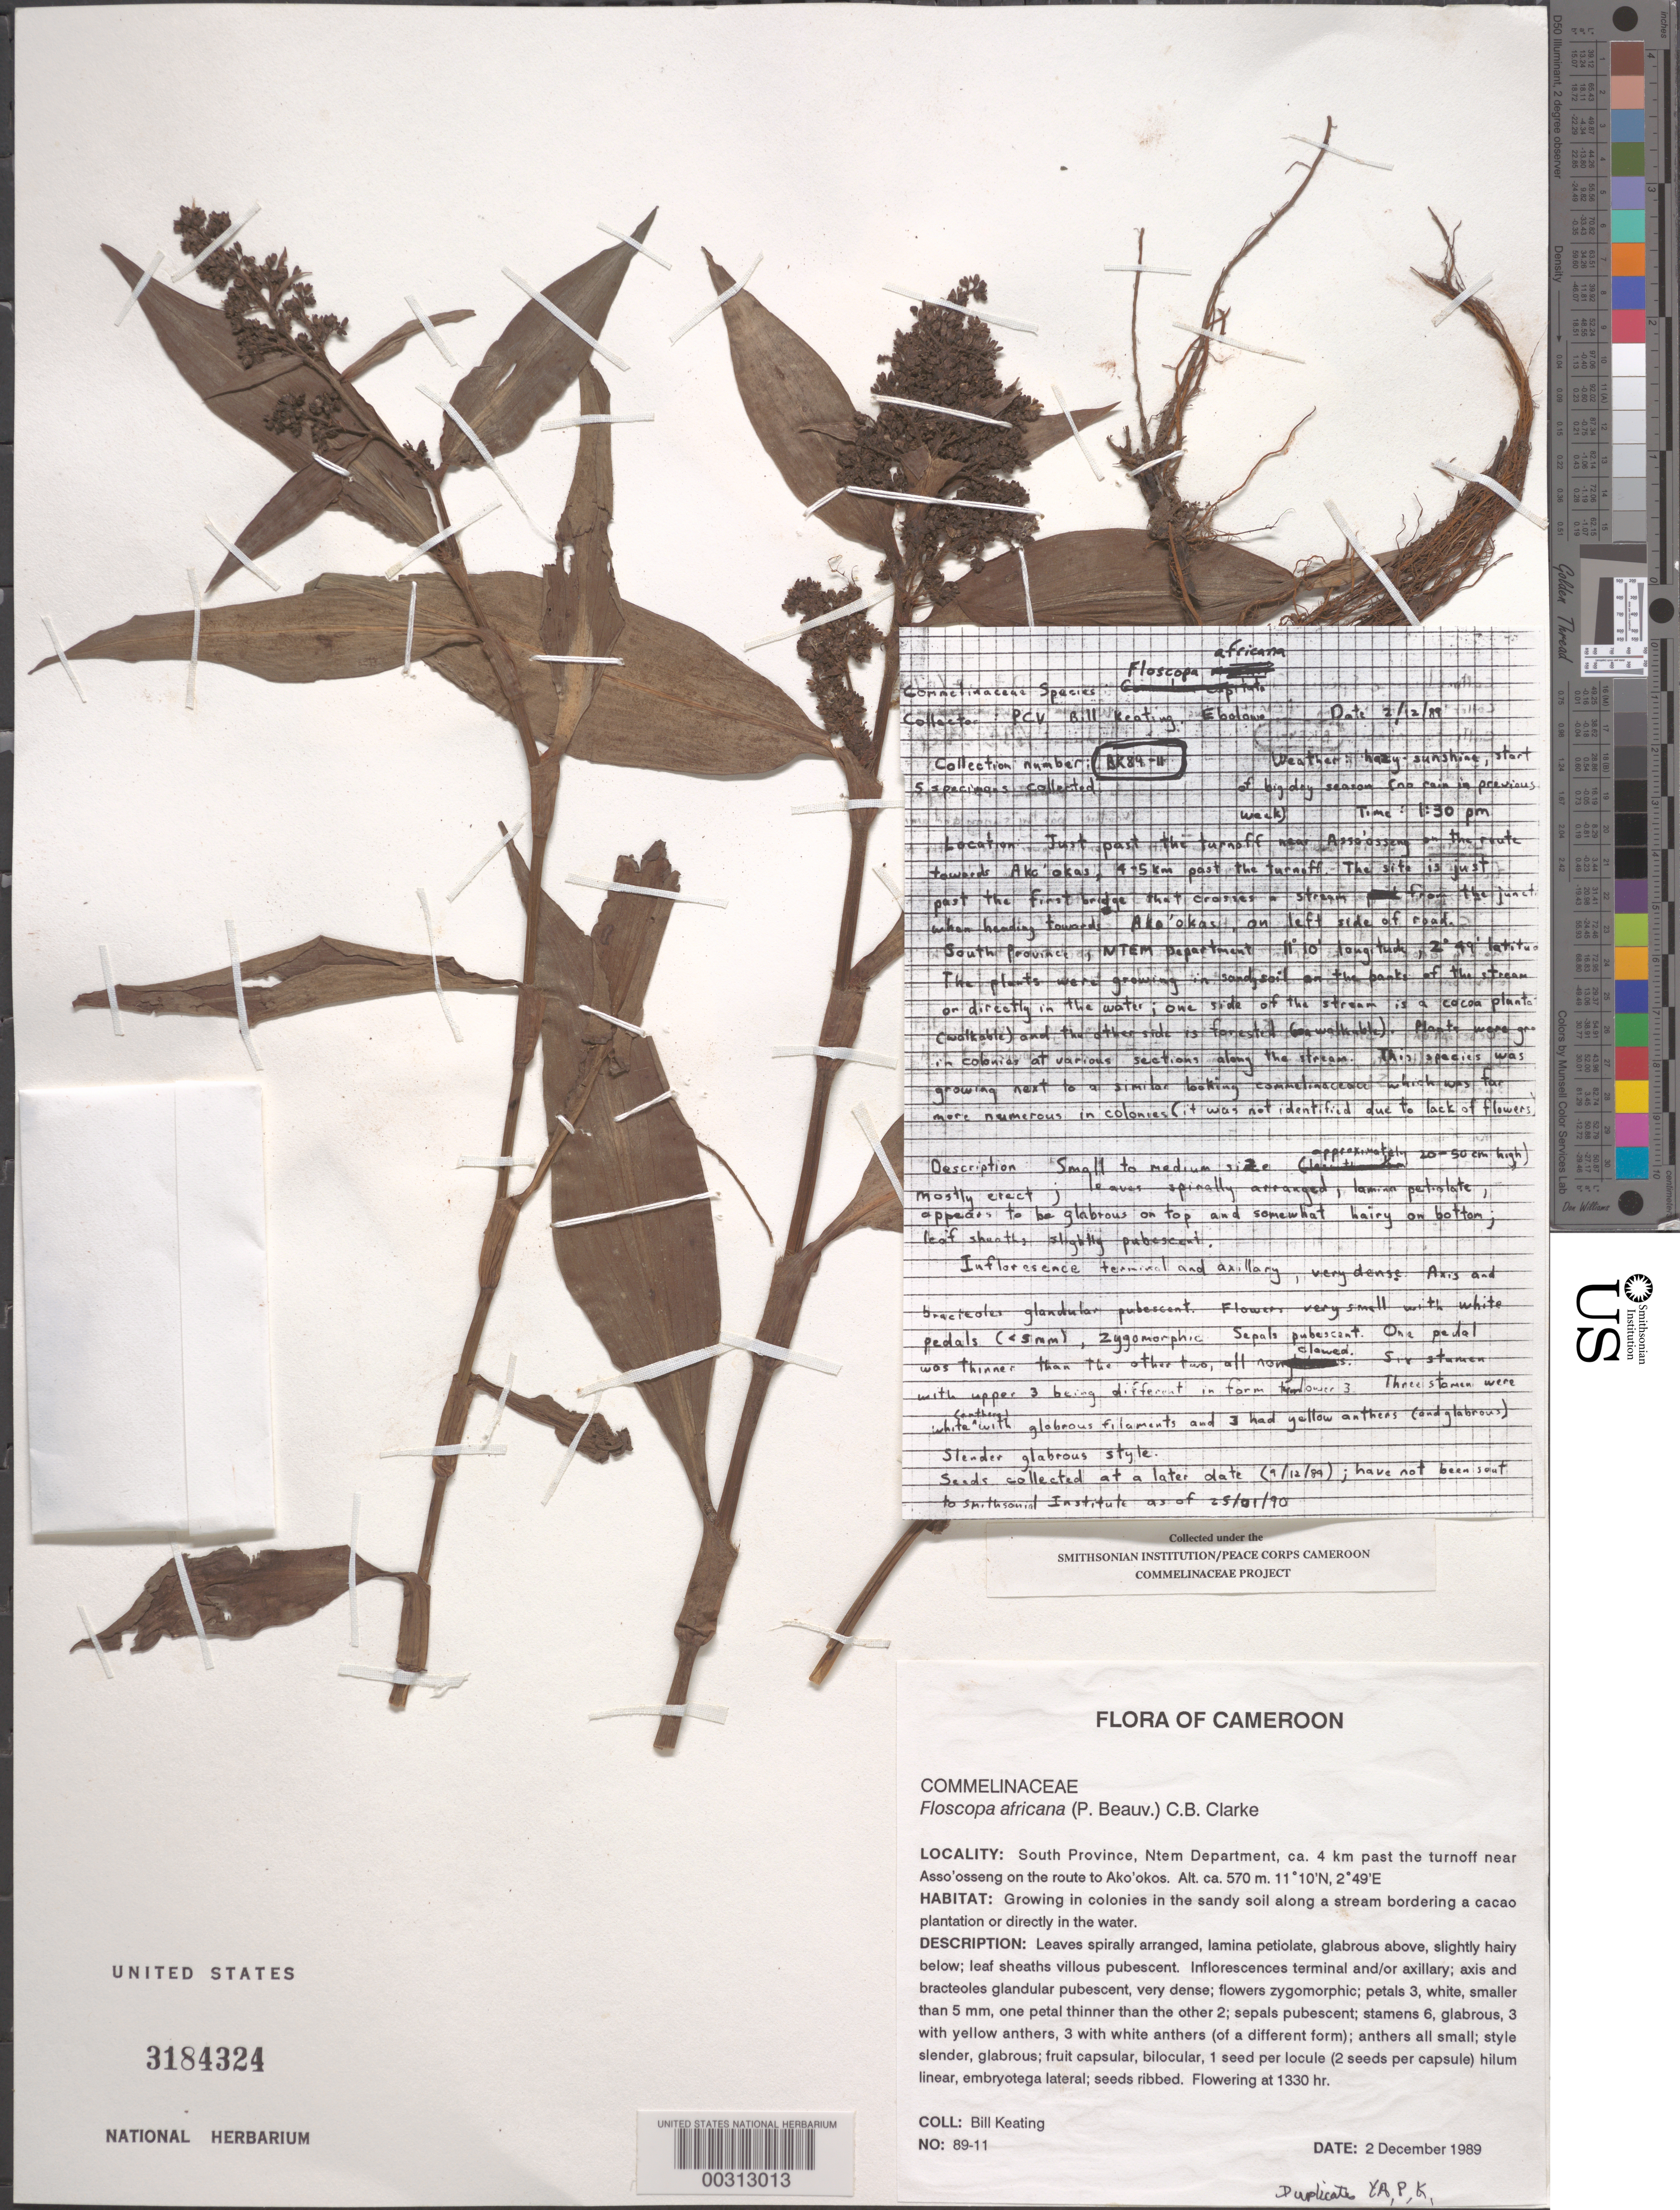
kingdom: Plantae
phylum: Tracheophyta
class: Liliopsida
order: Commelinales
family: Commelinaceae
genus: Floscopa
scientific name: Floscopa africana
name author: (P. Beauv.) C.B. Clarke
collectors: B. Keating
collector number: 89-11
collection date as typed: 02 Dec 1989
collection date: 1989-12-02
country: Cameroon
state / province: Sud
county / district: Ntem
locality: Near asso'osseng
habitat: In sandy soil along stream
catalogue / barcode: US 3184324